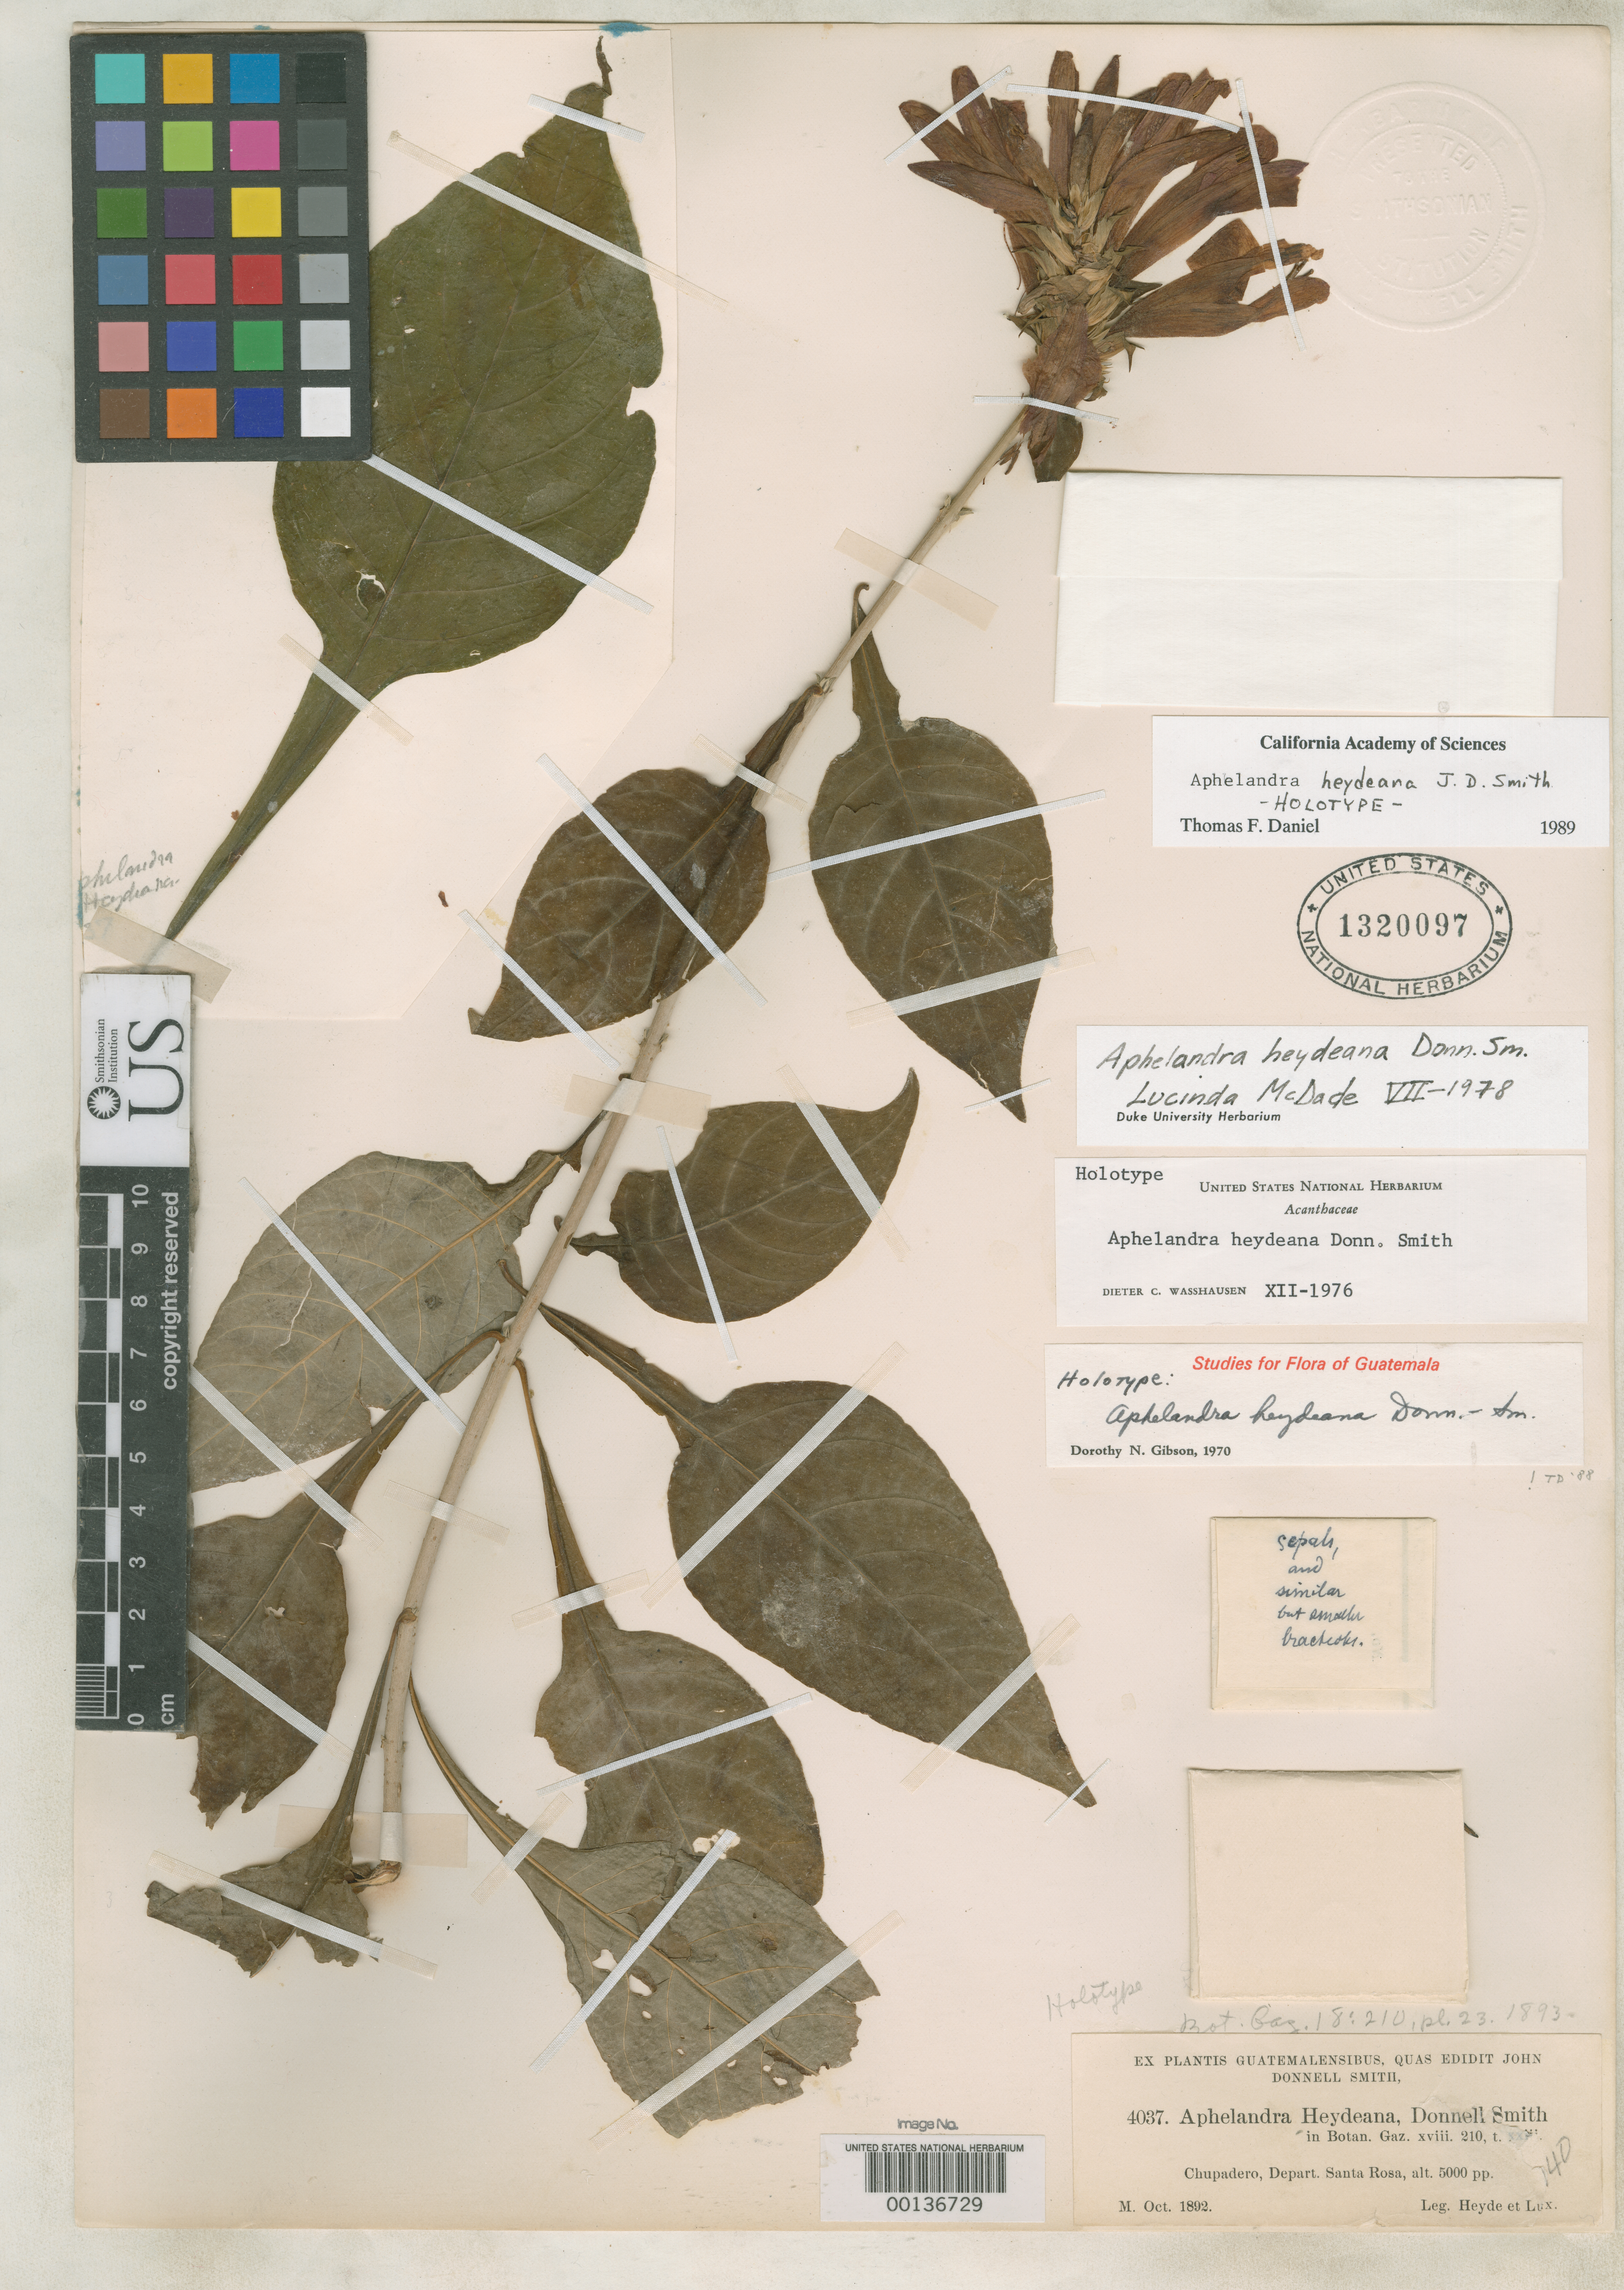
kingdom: Plantae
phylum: Tracheophyta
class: Magnoliopsida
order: Lamiales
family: Acanthaceae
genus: Aphelandra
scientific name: Aphelandra heydeana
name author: Donn. Sm.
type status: Holotype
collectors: E. T. Heyde & E. Lux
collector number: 4037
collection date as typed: Oct 1892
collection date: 1892-10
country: Guatemala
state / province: Santa Rosa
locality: Chupadero, Depart. Santa Rosa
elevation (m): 1524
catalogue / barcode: US 1320097